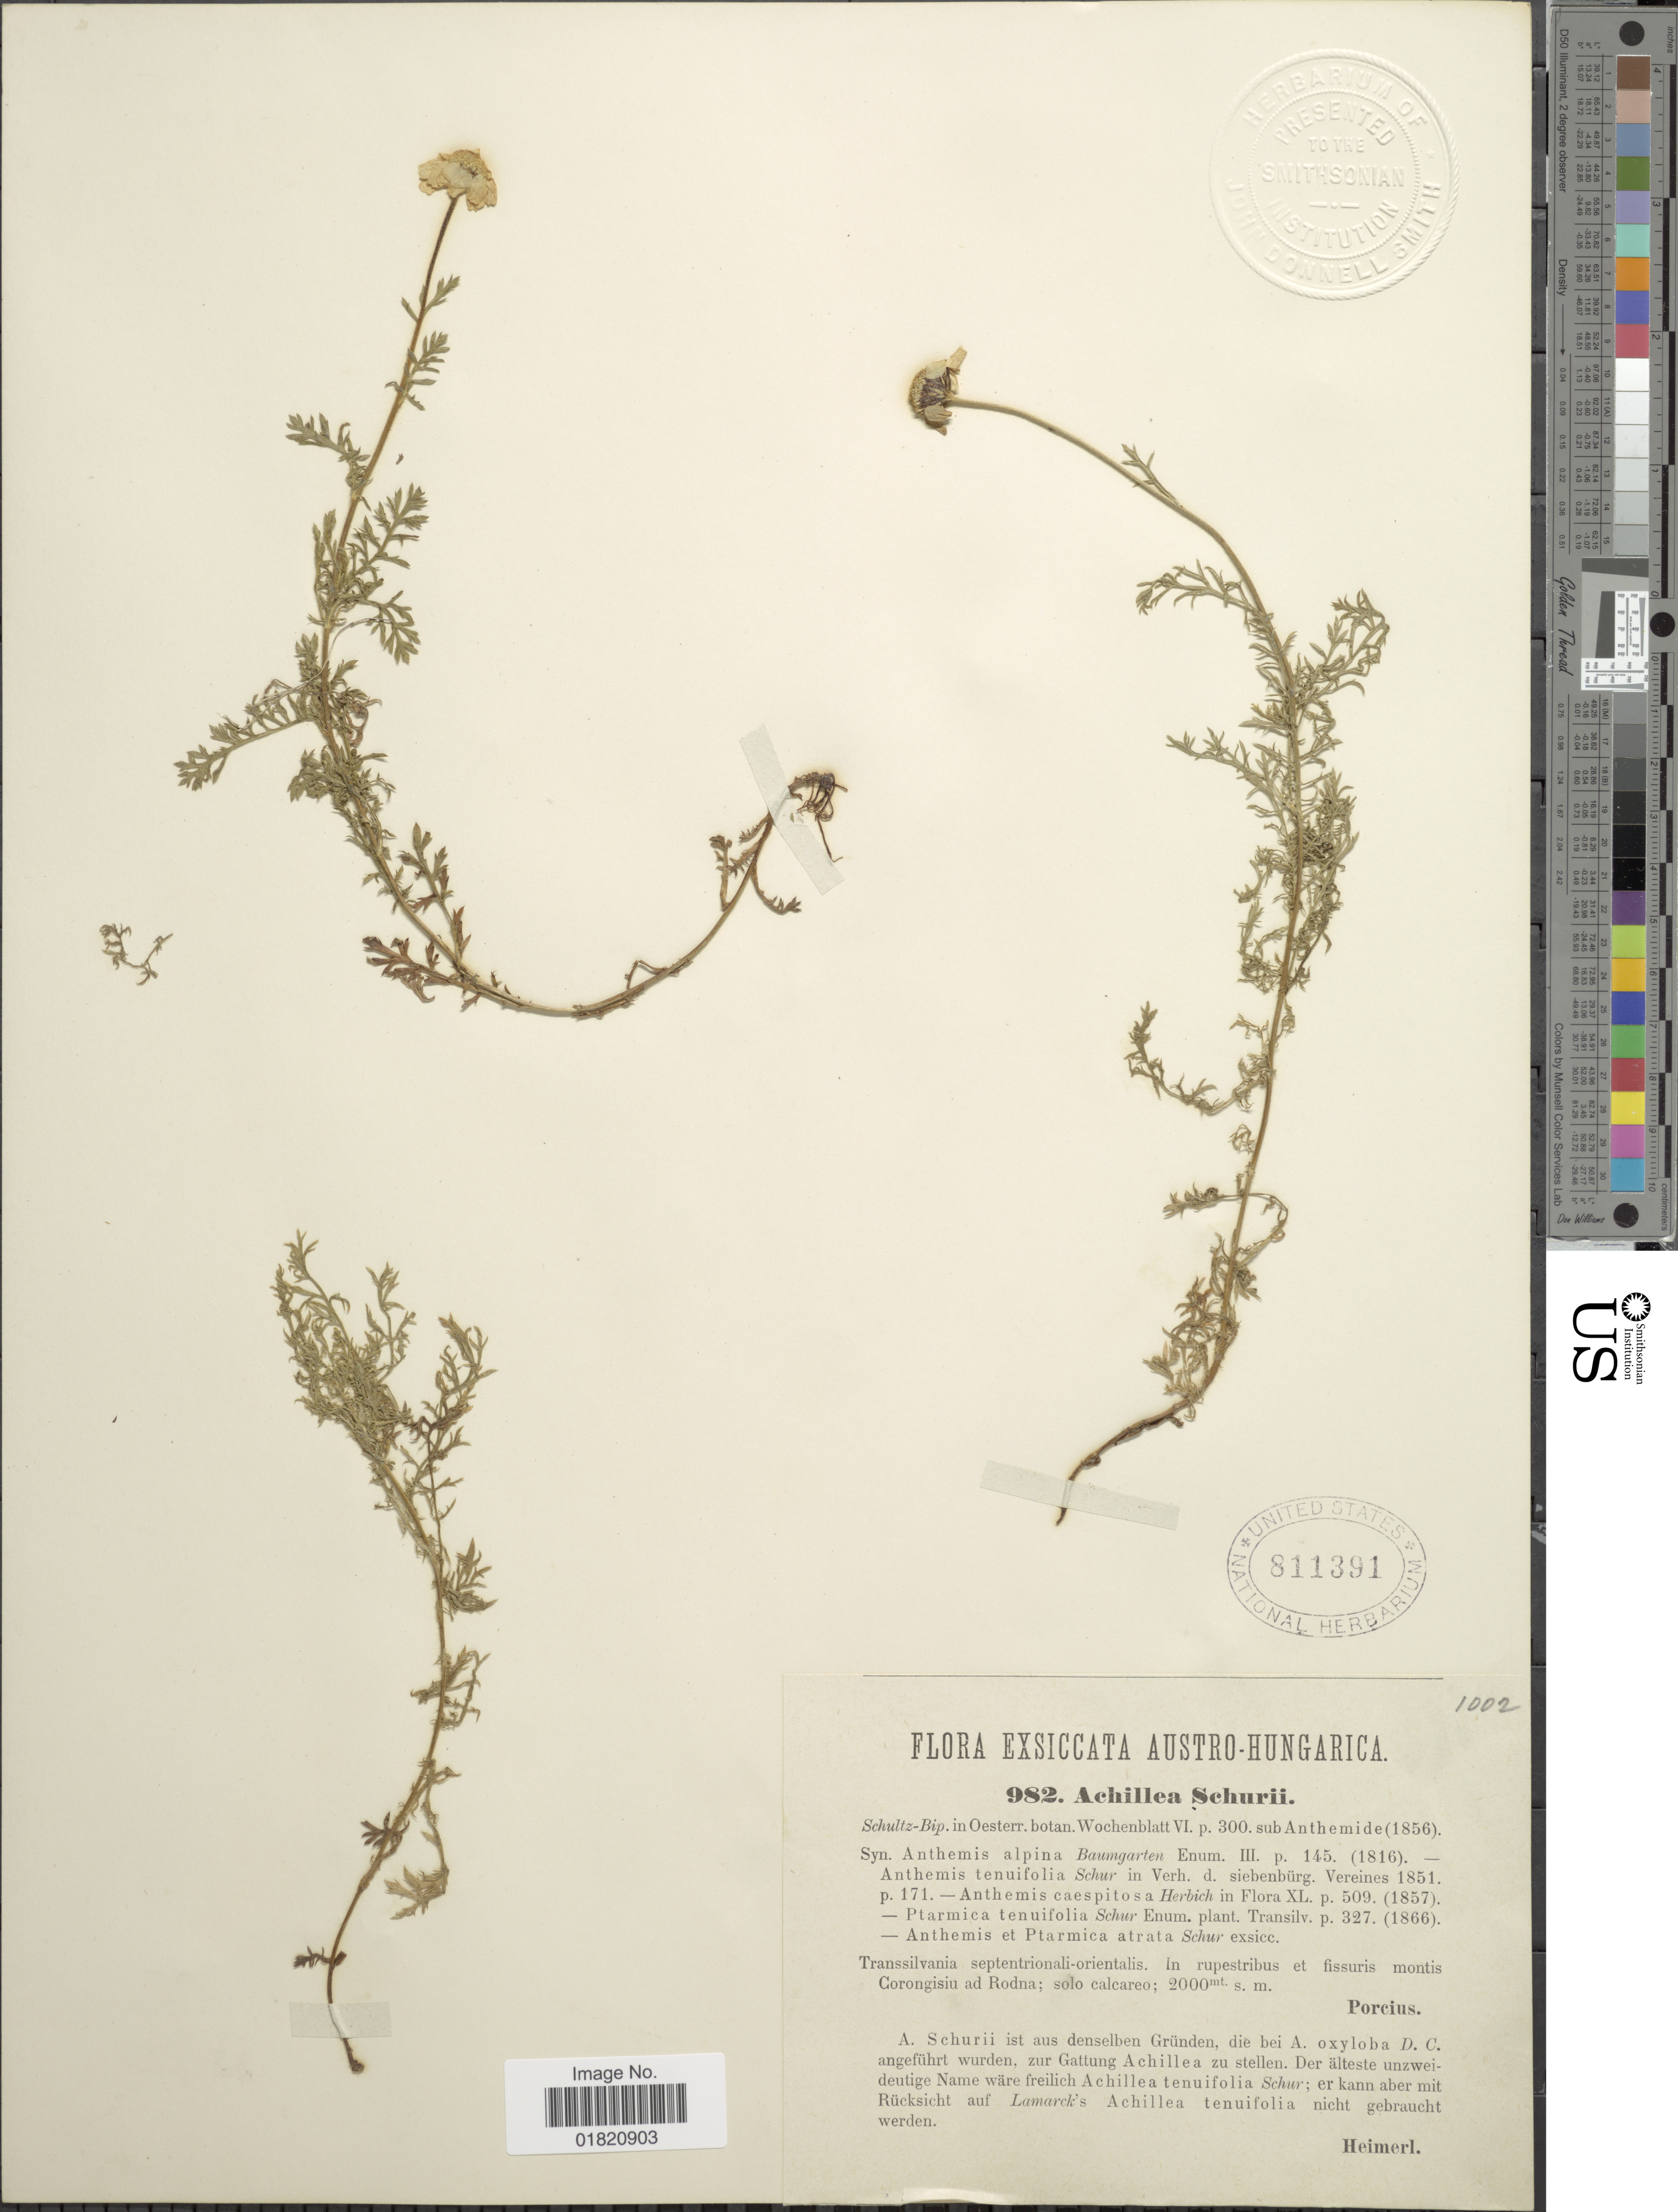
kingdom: Plantae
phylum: Tracheophyta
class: Magnoliopsida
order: Asterales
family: Asteraceae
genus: Achillea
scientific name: Achillea schurii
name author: Sch. Bip.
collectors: F. Porcius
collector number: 982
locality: Austro-Hungarica. Transsilvania septentrionali-orientalis. In rupestribus et fissuris montis Corongisiu ad Rodna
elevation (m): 2000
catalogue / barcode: US 811391